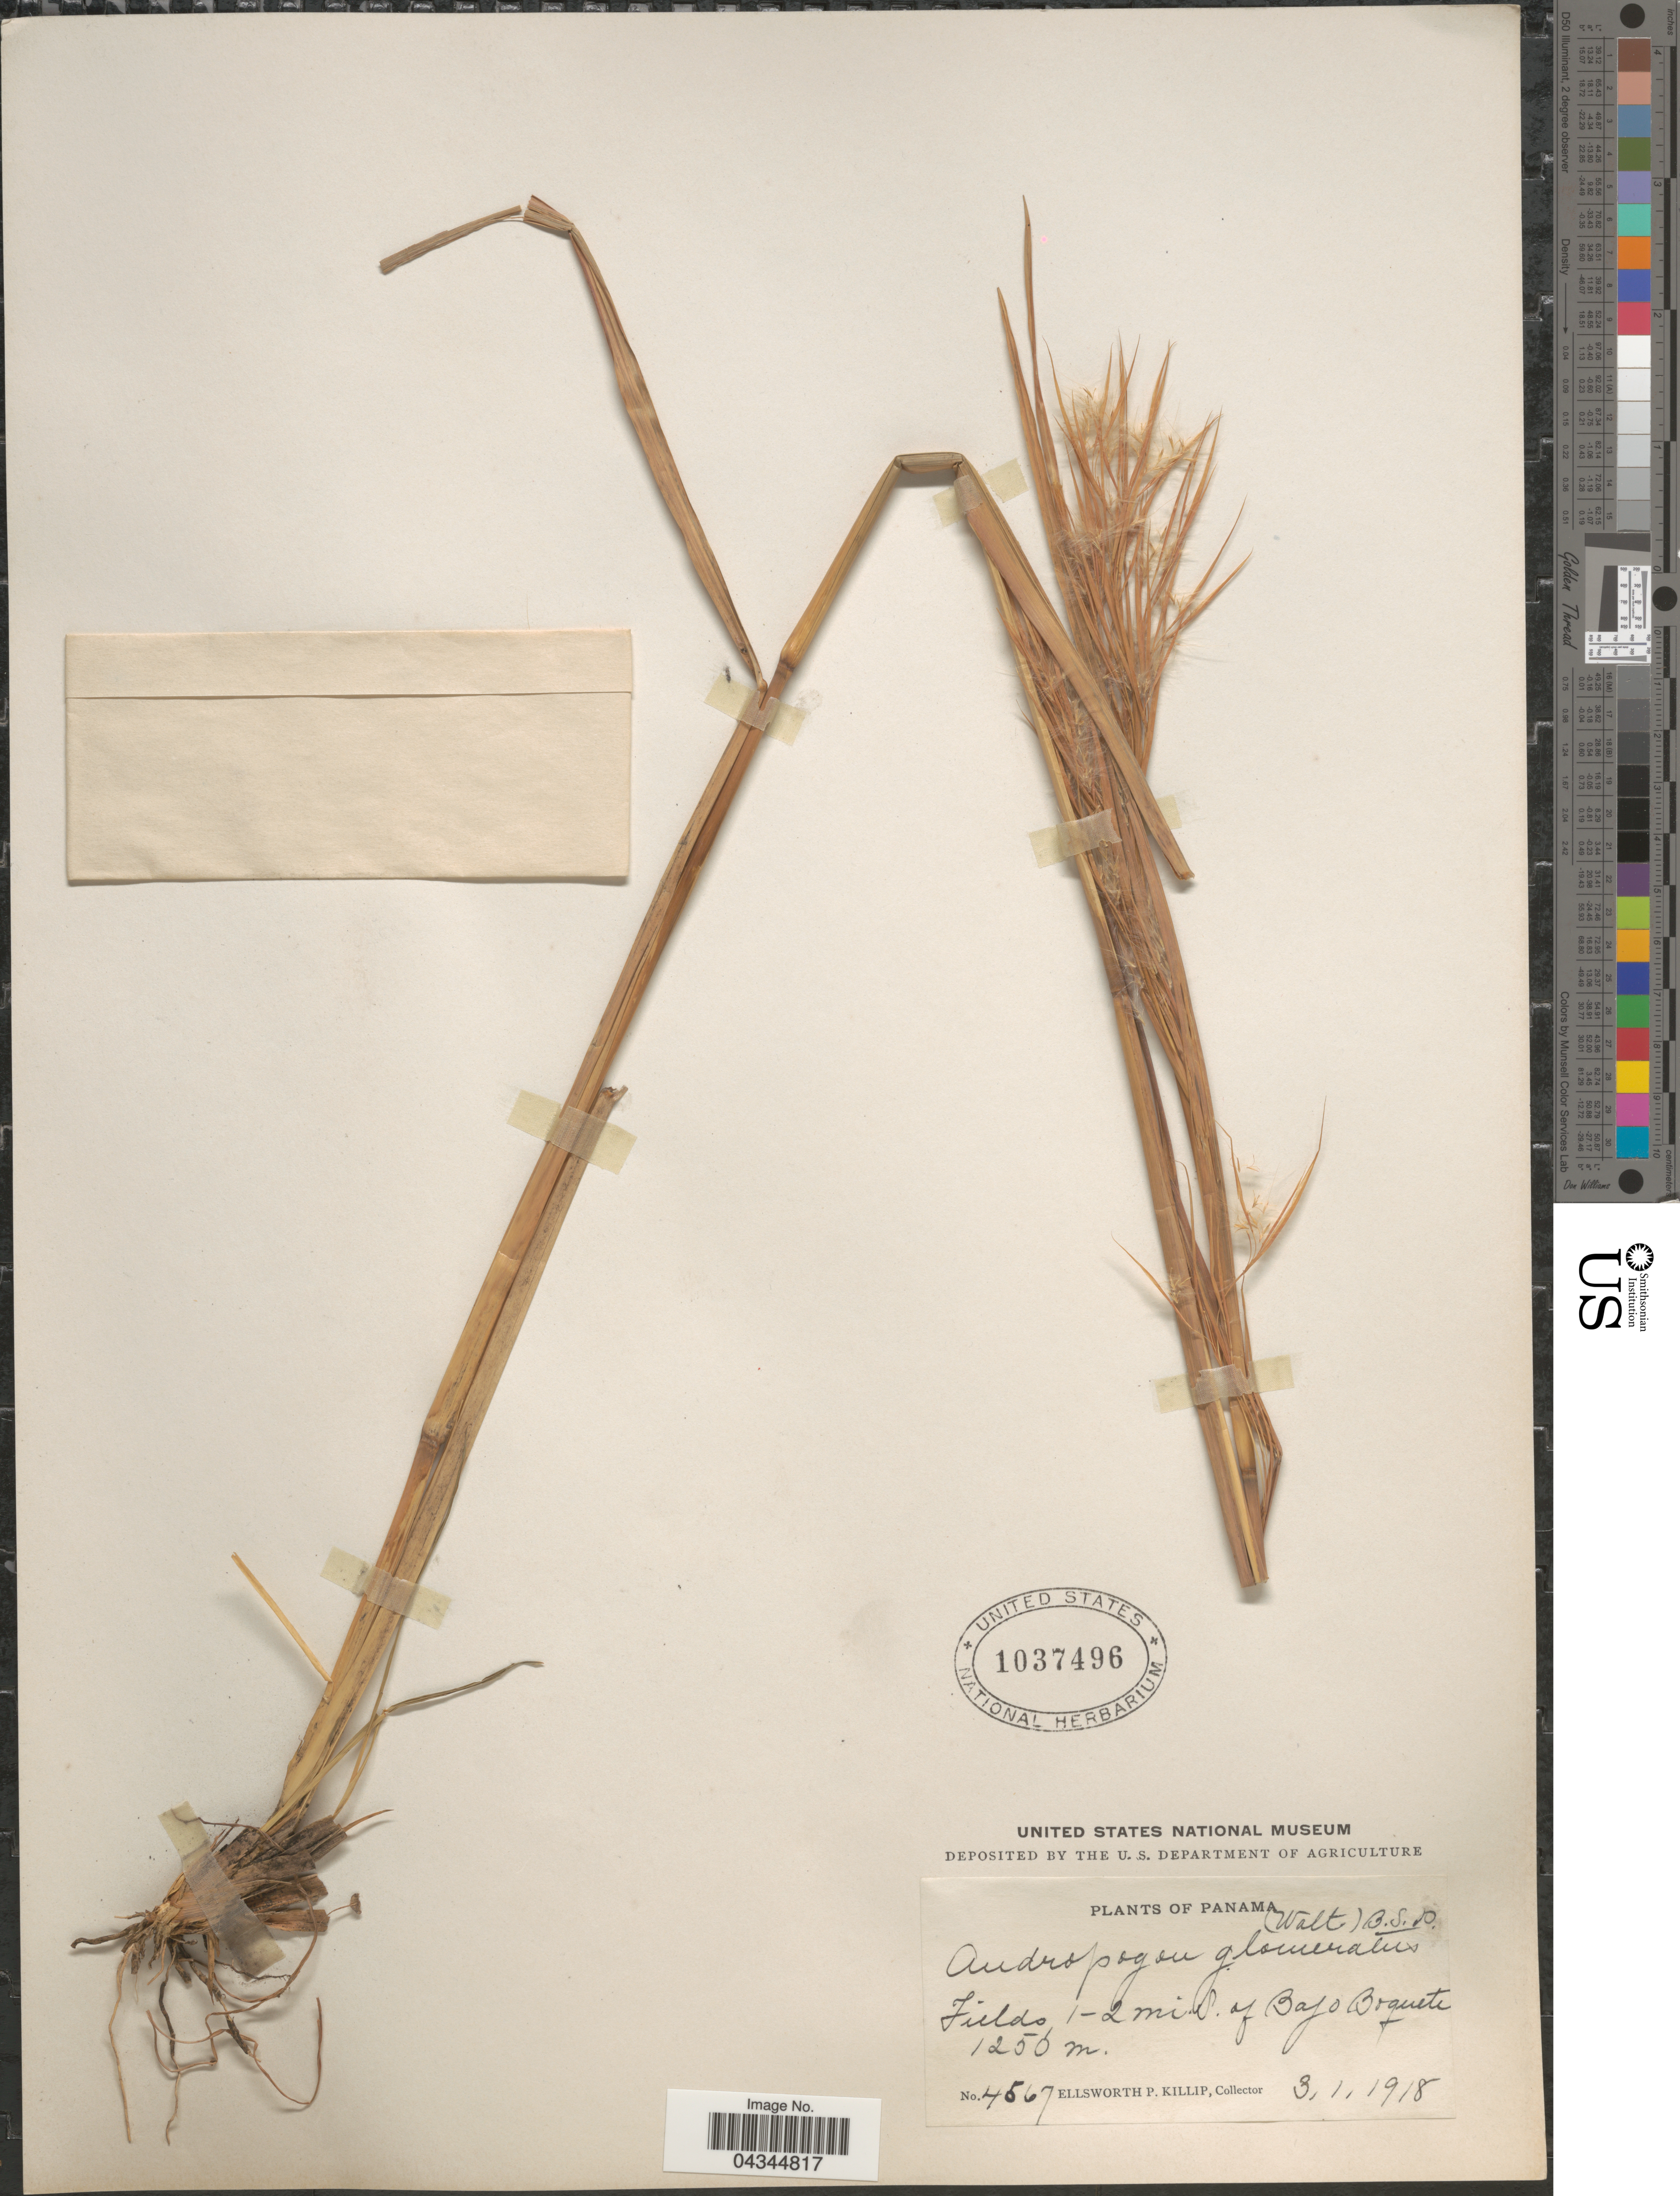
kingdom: Plantae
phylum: Tracheophyta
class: Liliopsida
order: Poales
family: Poaceae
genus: Andropogon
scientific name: Andropogon glomeratus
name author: (Walter) Britton et al.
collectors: E. P. Killip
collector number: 4567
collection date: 1918-01-03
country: Panama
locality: Fields 1-2 mi. S. of Bajo Boquete.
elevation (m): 1250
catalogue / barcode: US 1037496